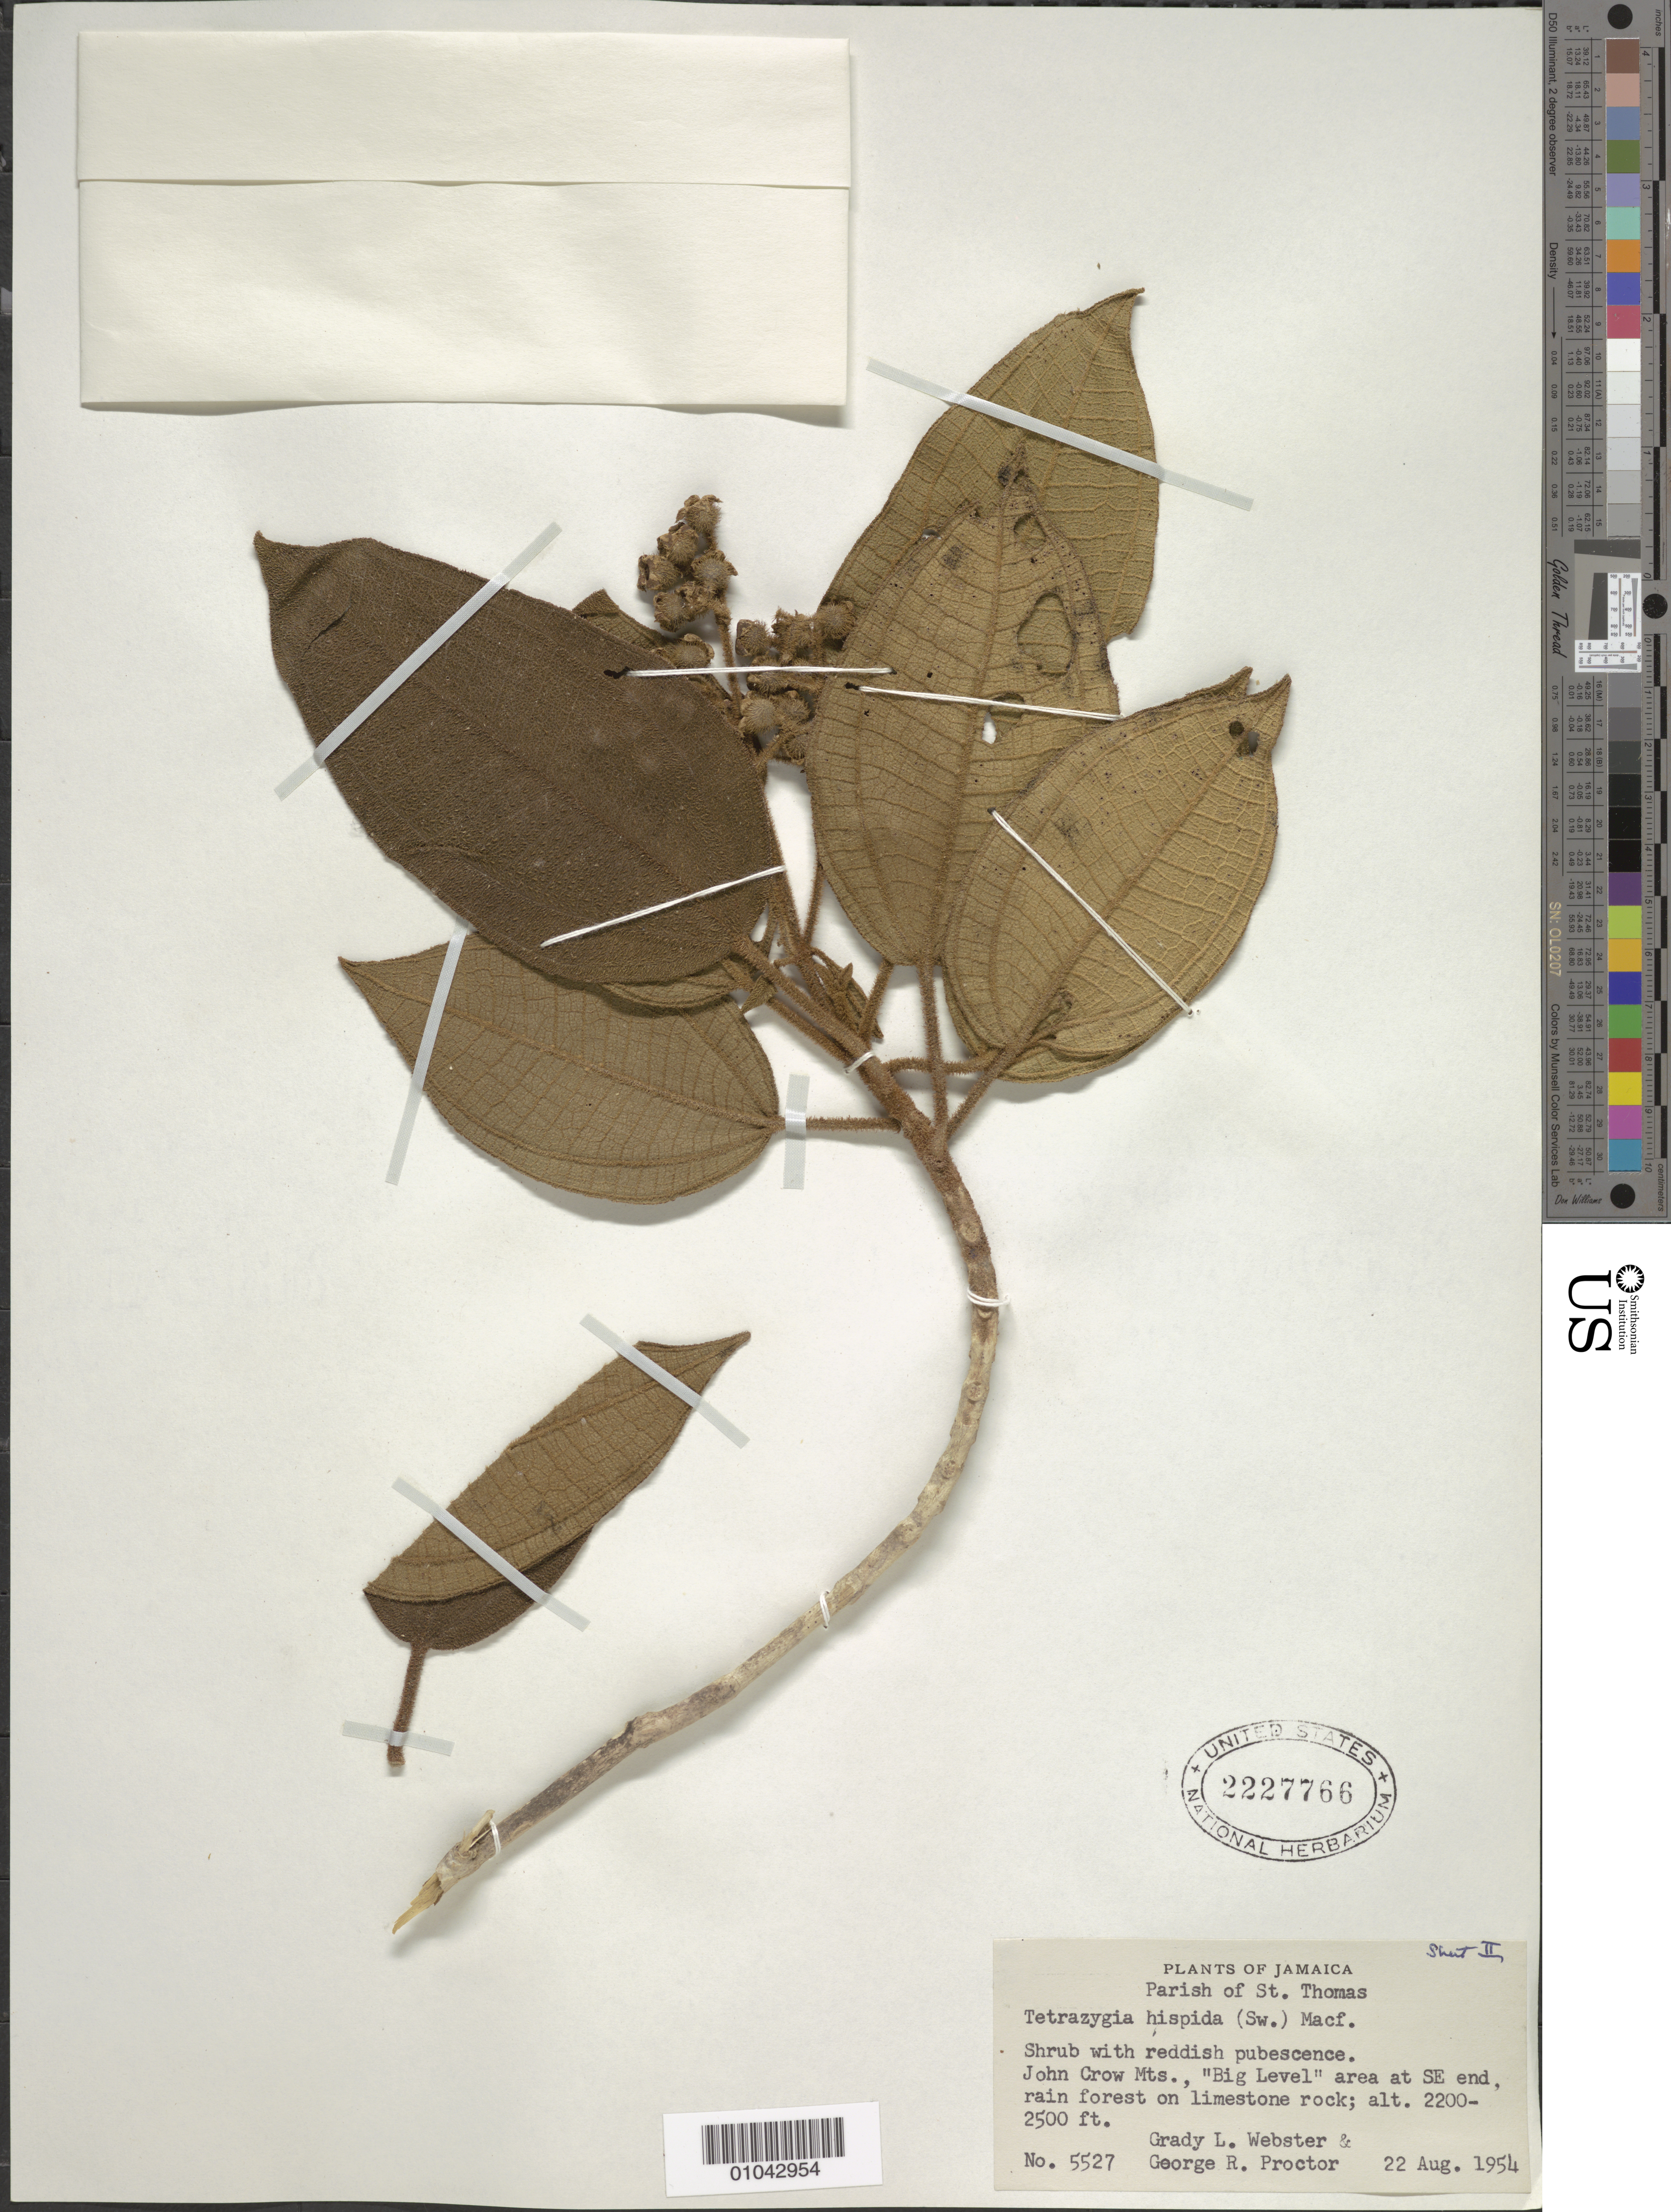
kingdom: Plantae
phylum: Tracheophyta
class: Magnoliopsida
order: Myrtales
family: Melastomataceae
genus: Tetrazygia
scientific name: Tetrazygia hispida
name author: (Sw.) Macfad.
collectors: G. L. Webster & G. R. Proctor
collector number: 5527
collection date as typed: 22 Aug 1954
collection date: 1954-08-22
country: Jamaica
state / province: Saint Thomas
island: Jamaica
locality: John Crow Mountains, "Big Level" area at southeast end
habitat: Rainforest on limestone rock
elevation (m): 671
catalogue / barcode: US 2227766